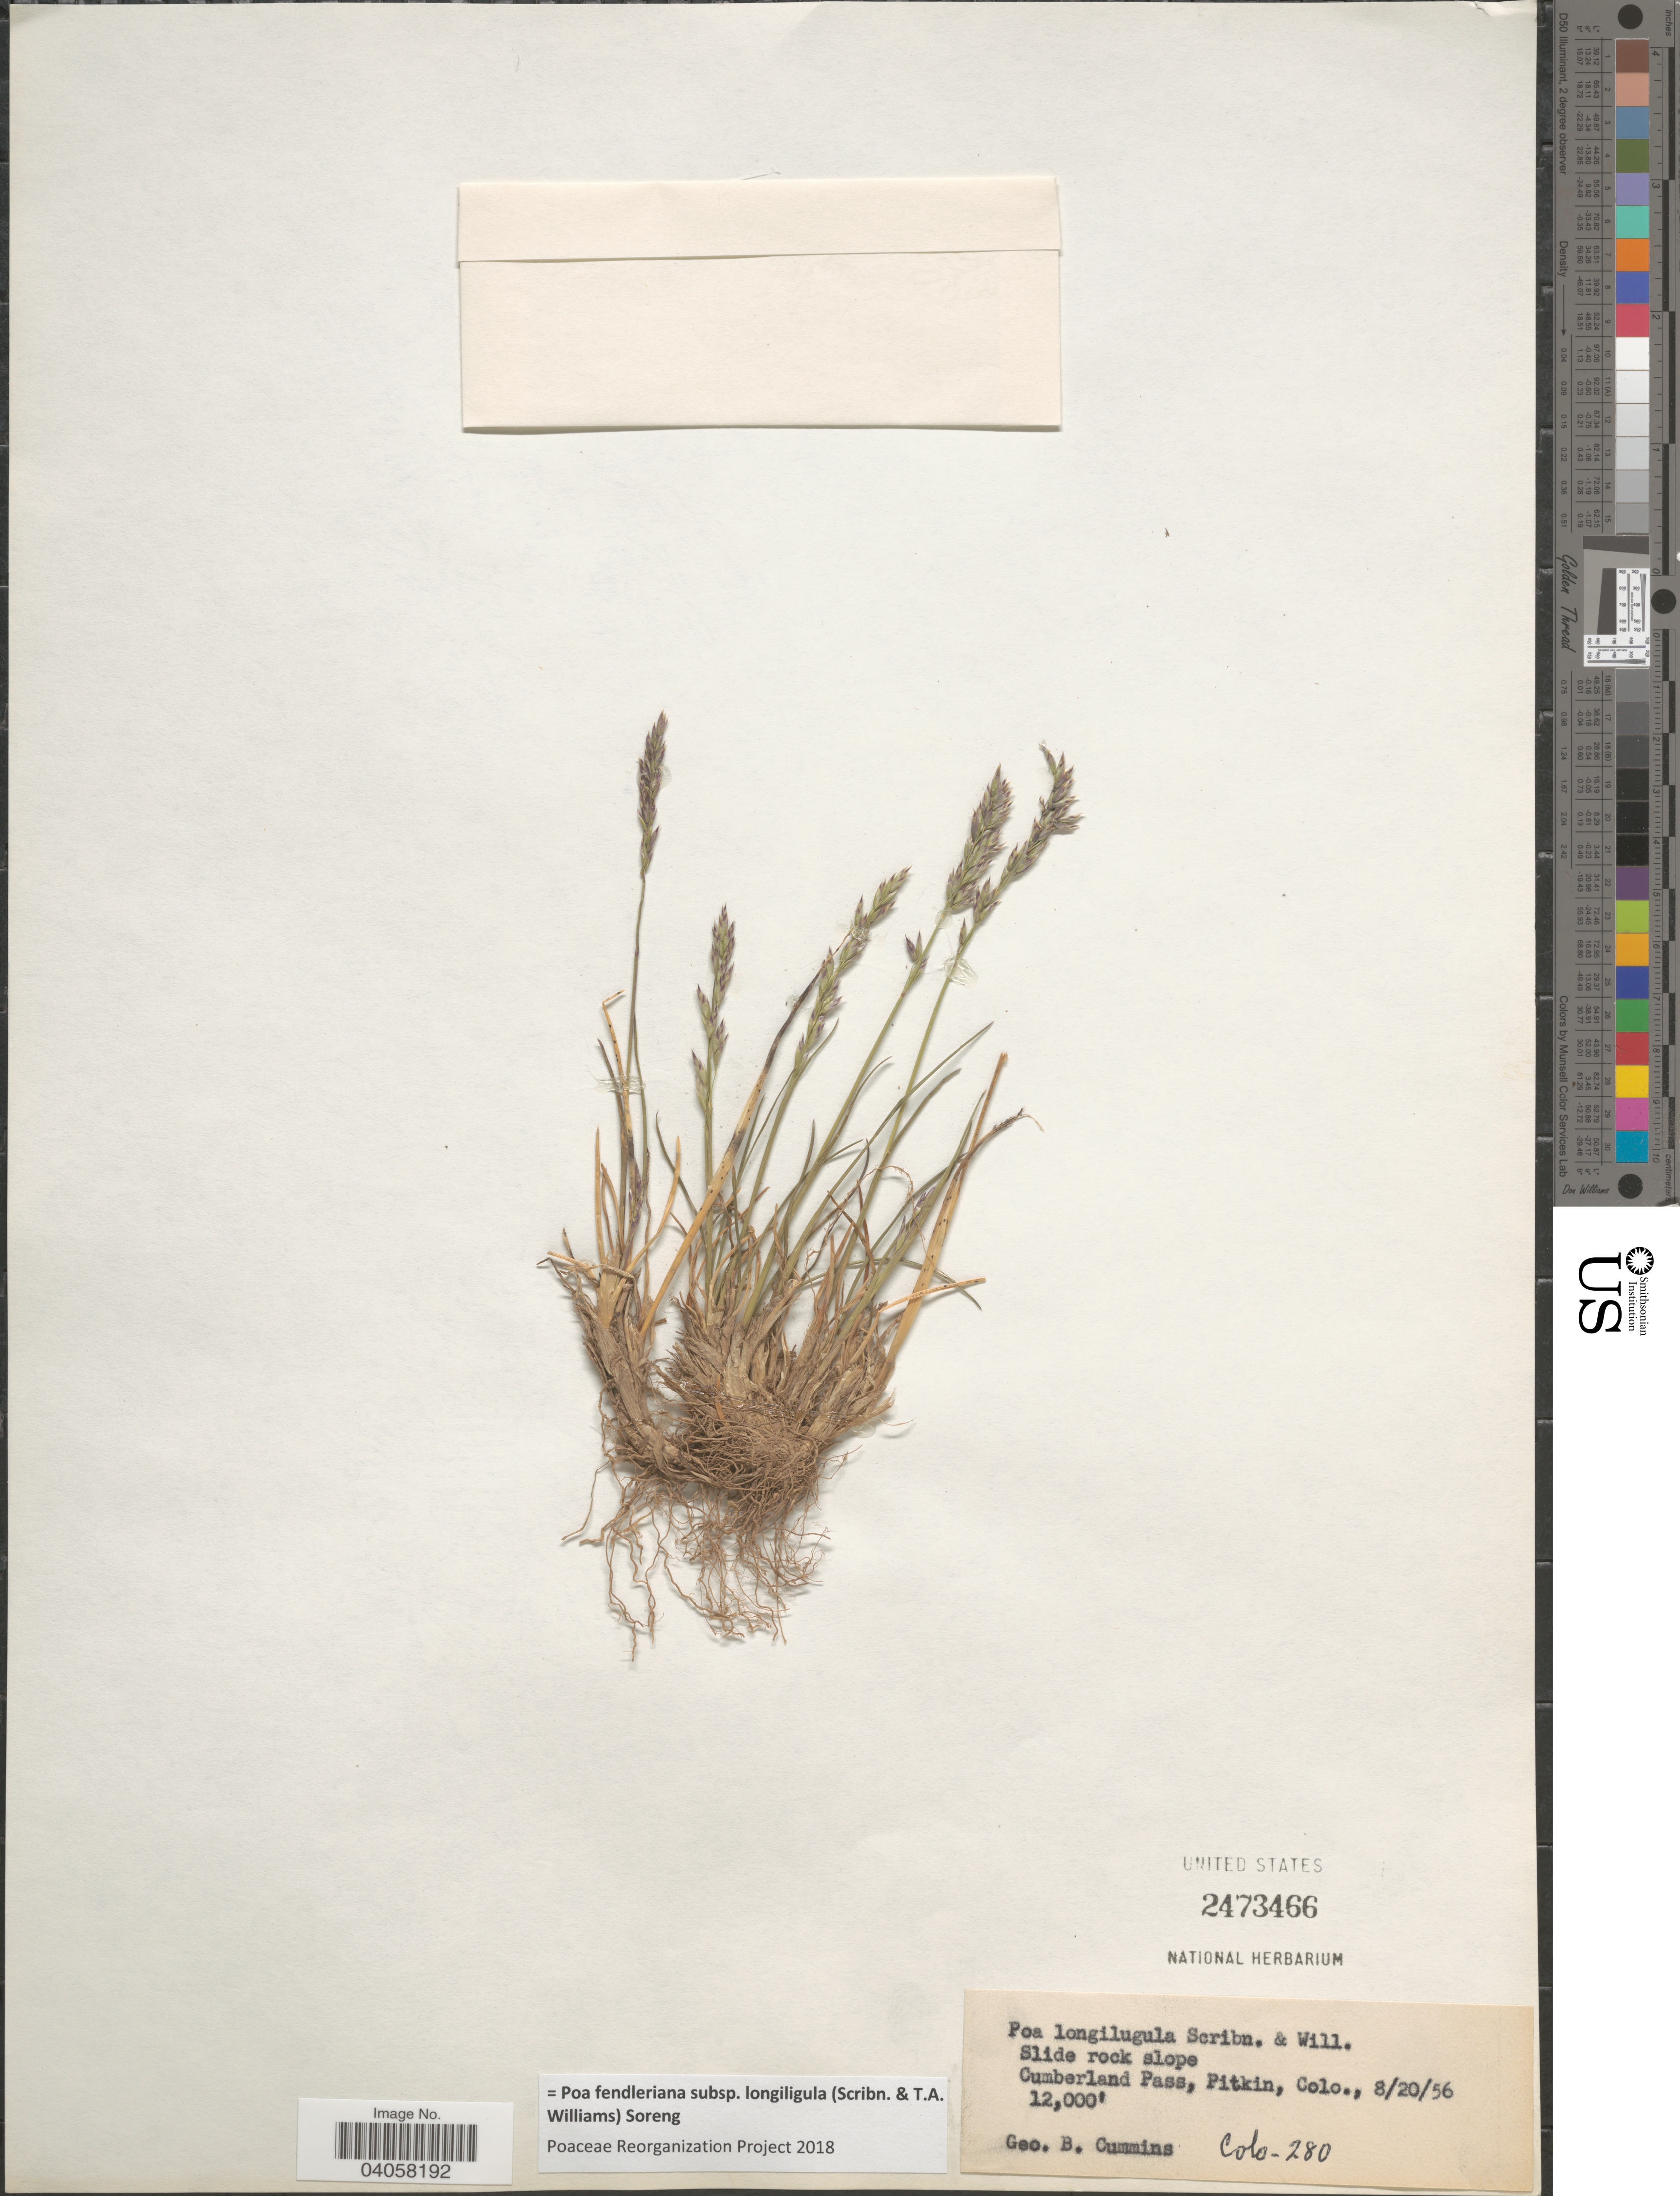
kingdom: Plantae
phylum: Tracheophyta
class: Liliopsida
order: Poales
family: Poaceae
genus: Poa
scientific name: Poa fendleriana subsp. longiligula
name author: (Scribn. & T.A. Williams) Soreng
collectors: G. Cummins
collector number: Colo-280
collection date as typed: Transcribed d/m/y: 20/8/56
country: United States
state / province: Colorado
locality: Cumberland Pass, Pitkin.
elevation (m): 3658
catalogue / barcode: US 2473466